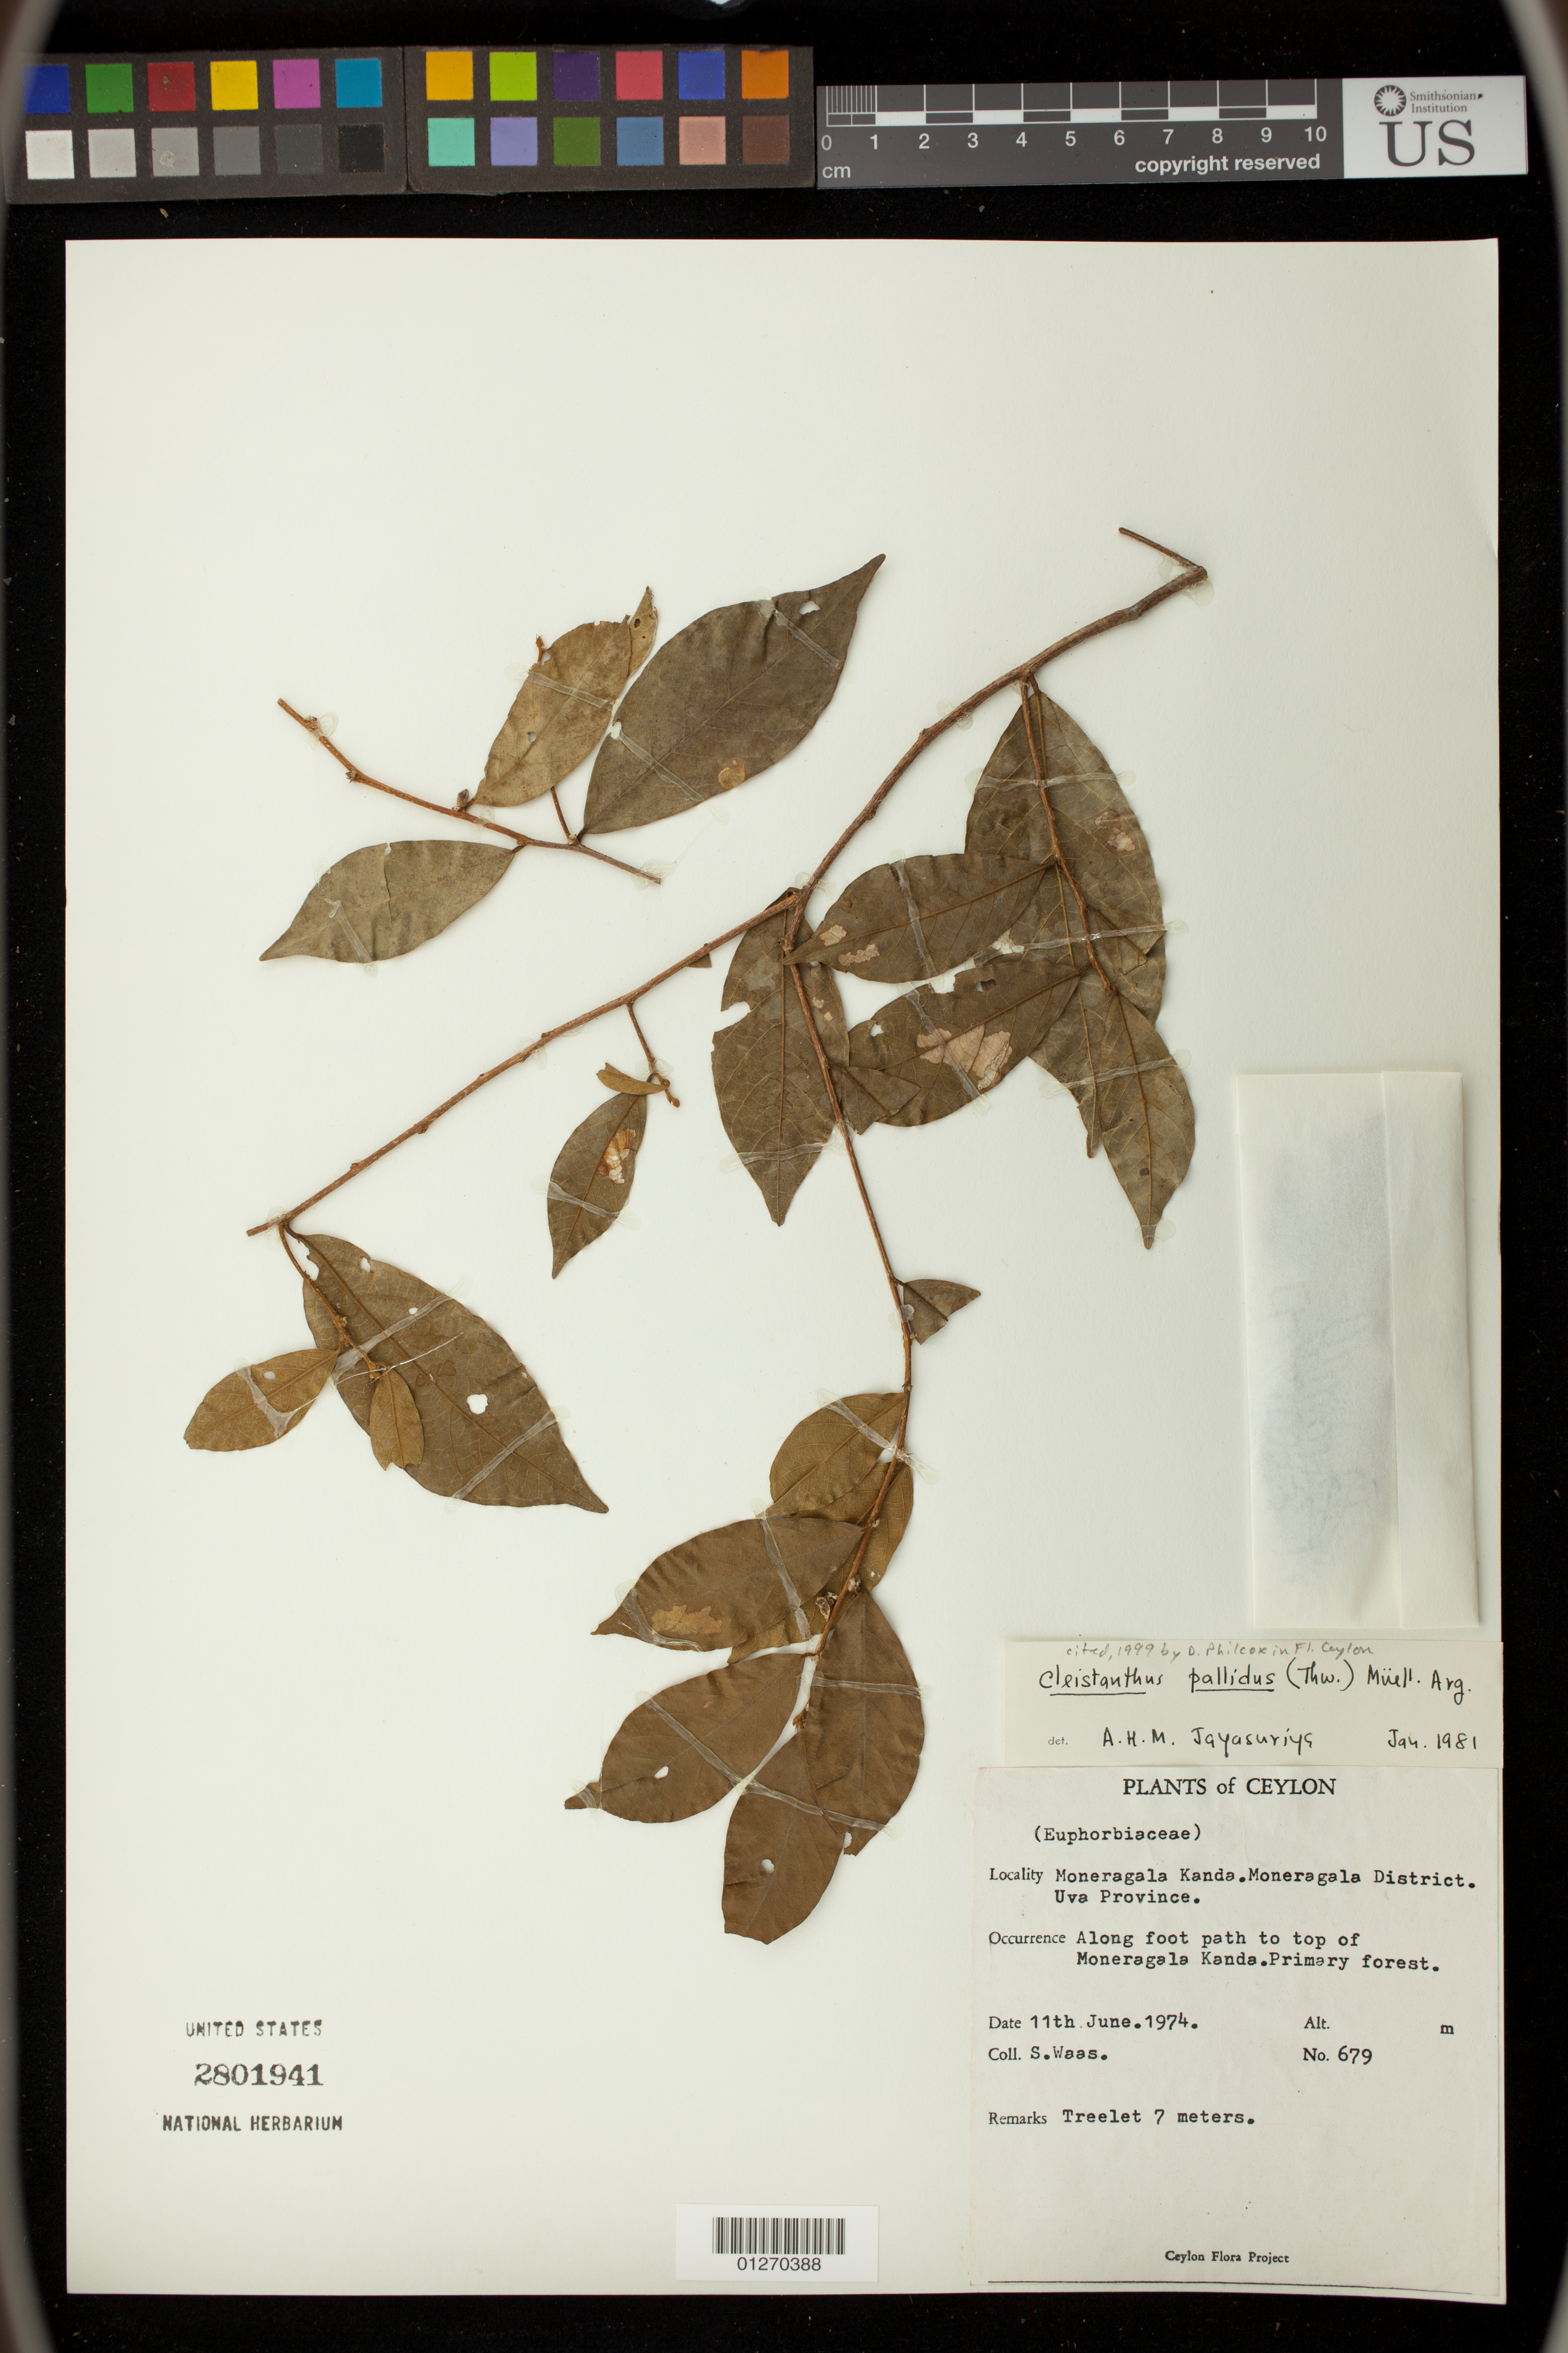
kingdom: Plantae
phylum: Tracheophyta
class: Magnoliopsida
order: Malpighiales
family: Phyllanthaceae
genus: Cleistanthus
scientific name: Cleistanthus pallidus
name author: (Thwaites) Müll. Arg.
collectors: S. Waas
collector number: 679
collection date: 1974-06-11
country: Sri Lanka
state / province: Uva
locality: Moneragala Kanda. Moneragala District.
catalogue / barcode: US 2801941